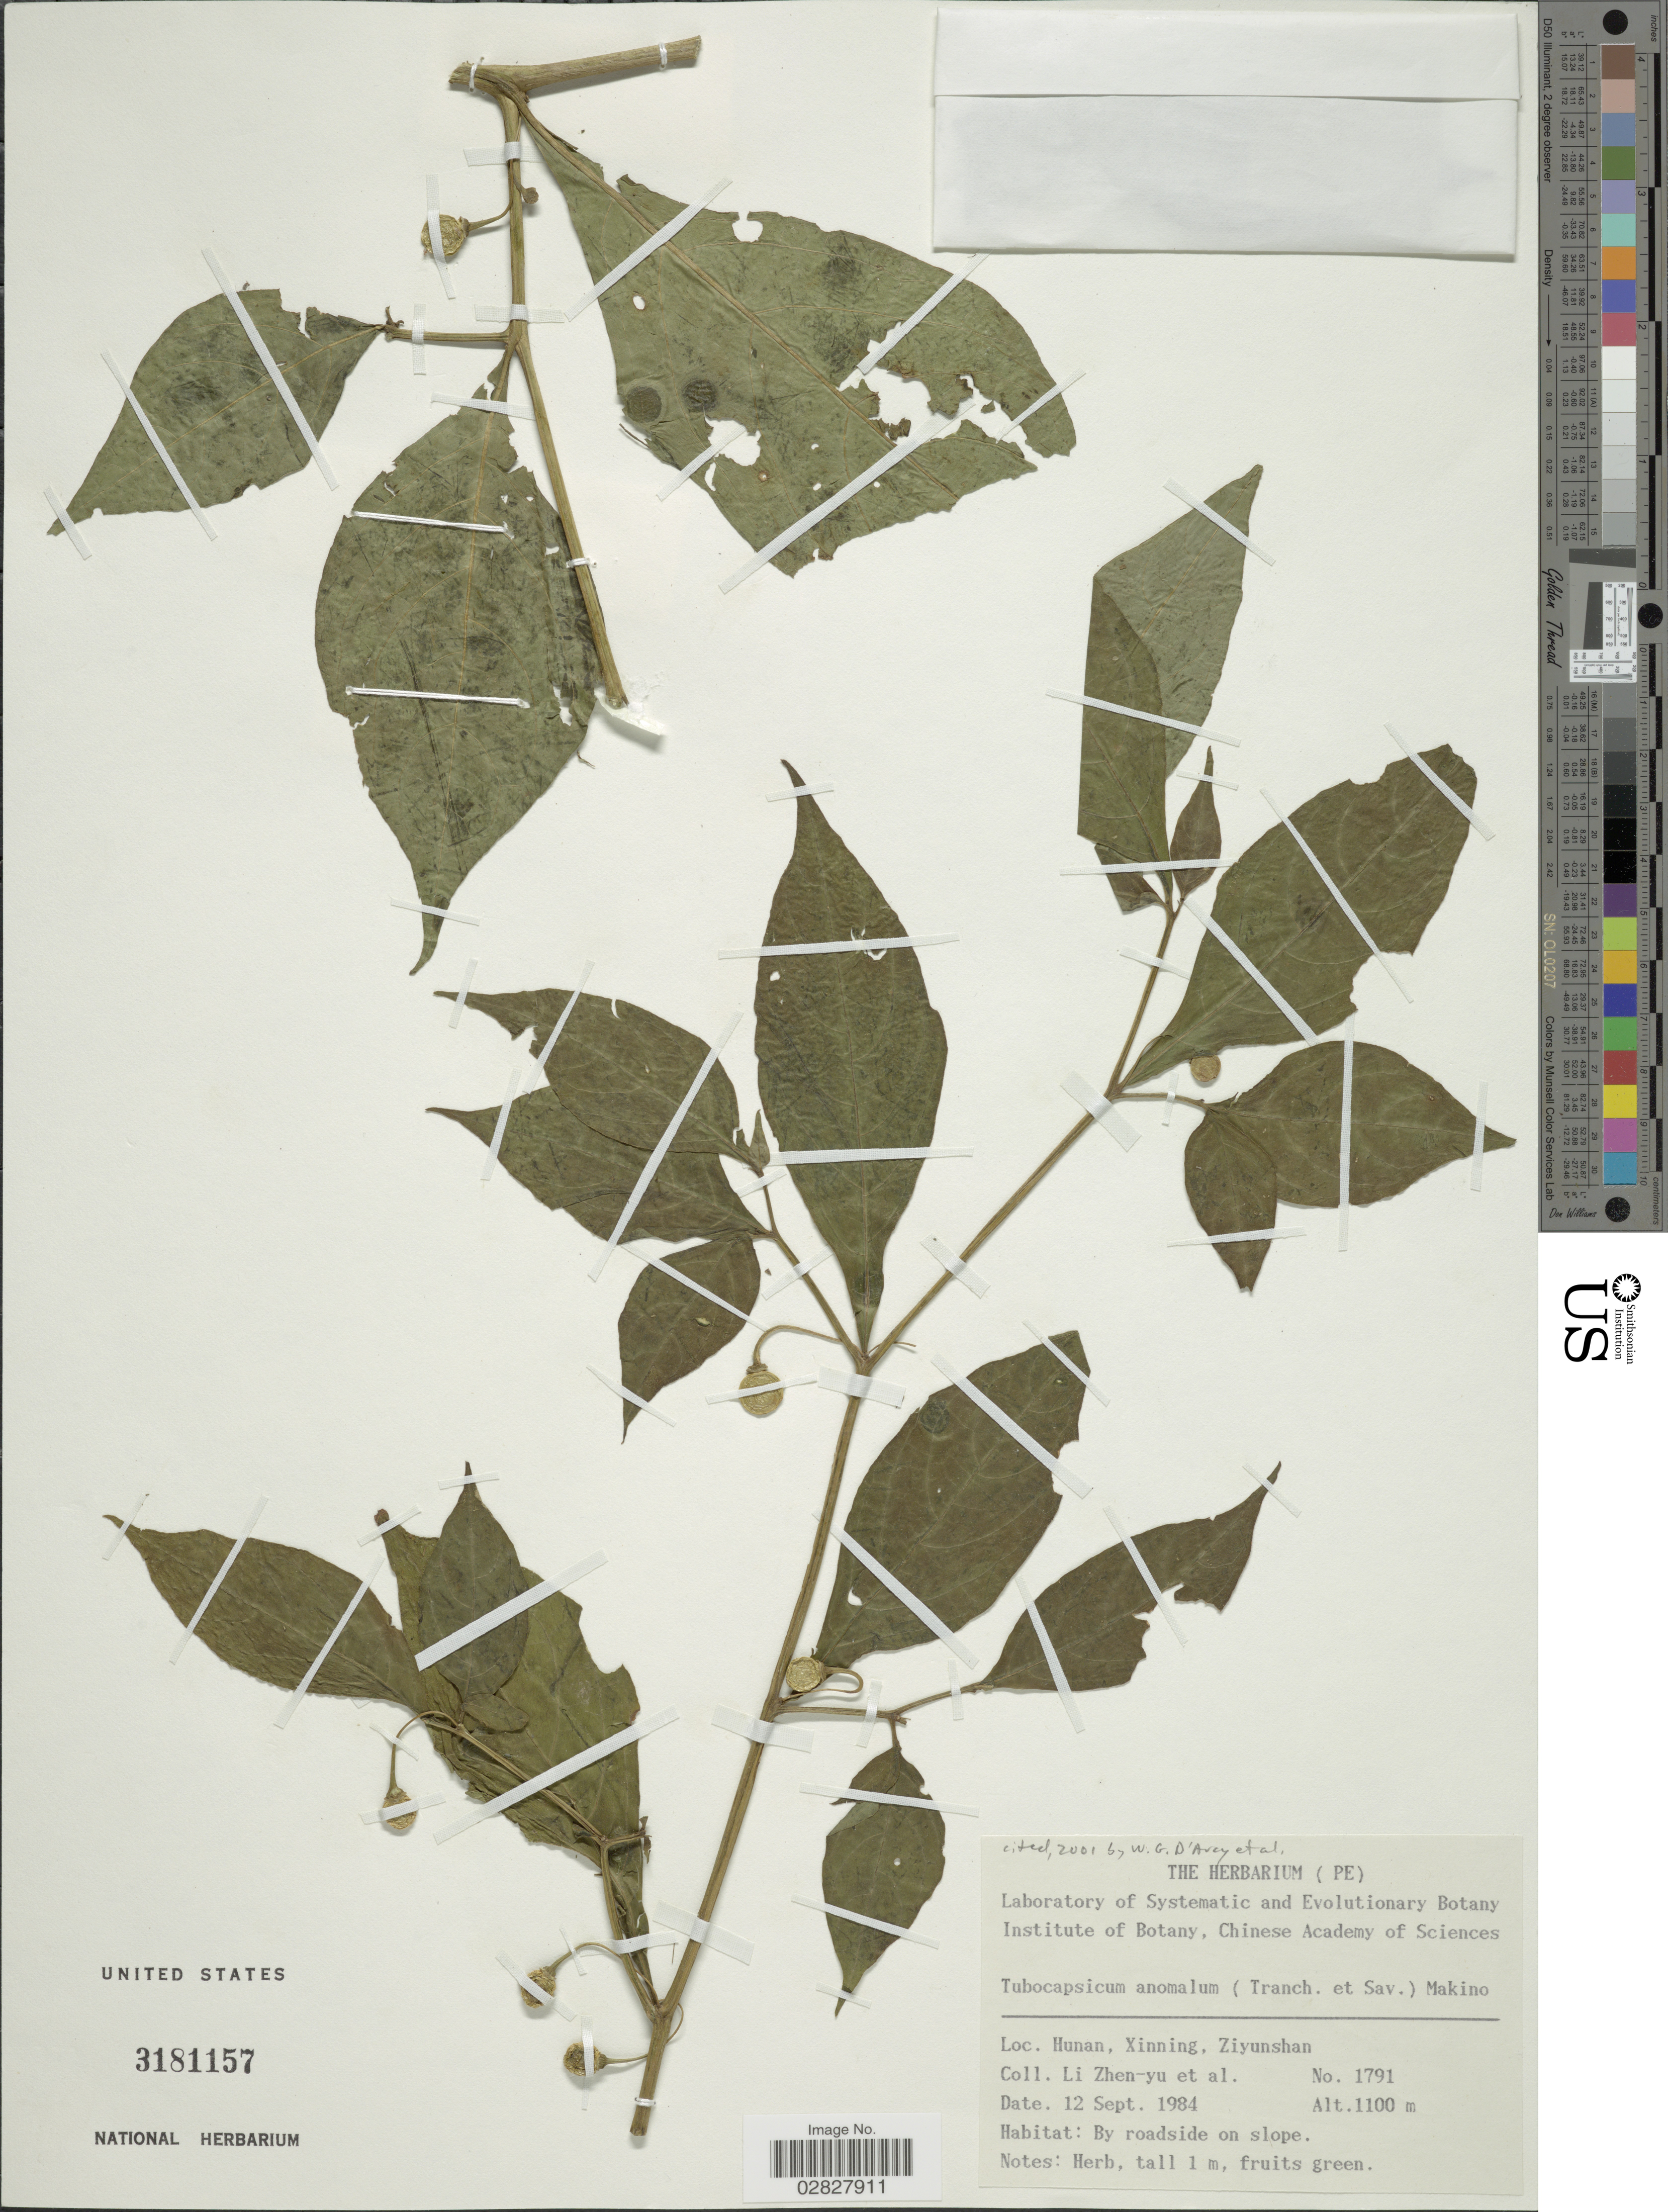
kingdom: Plantae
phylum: Tracheophyta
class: Magnoliopsida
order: Solanales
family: Solanaceae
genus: Tubocapsicum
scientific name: Tubocapsicum anomalum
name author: (Franch. & Sav.) Makino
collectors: Z. Y. Li & et al.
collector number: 1791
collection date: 1984-09-12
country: China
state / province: Hunan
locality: Hunan, Xinning, Ziyunshan.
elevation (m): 1100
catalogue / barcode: US 3181157